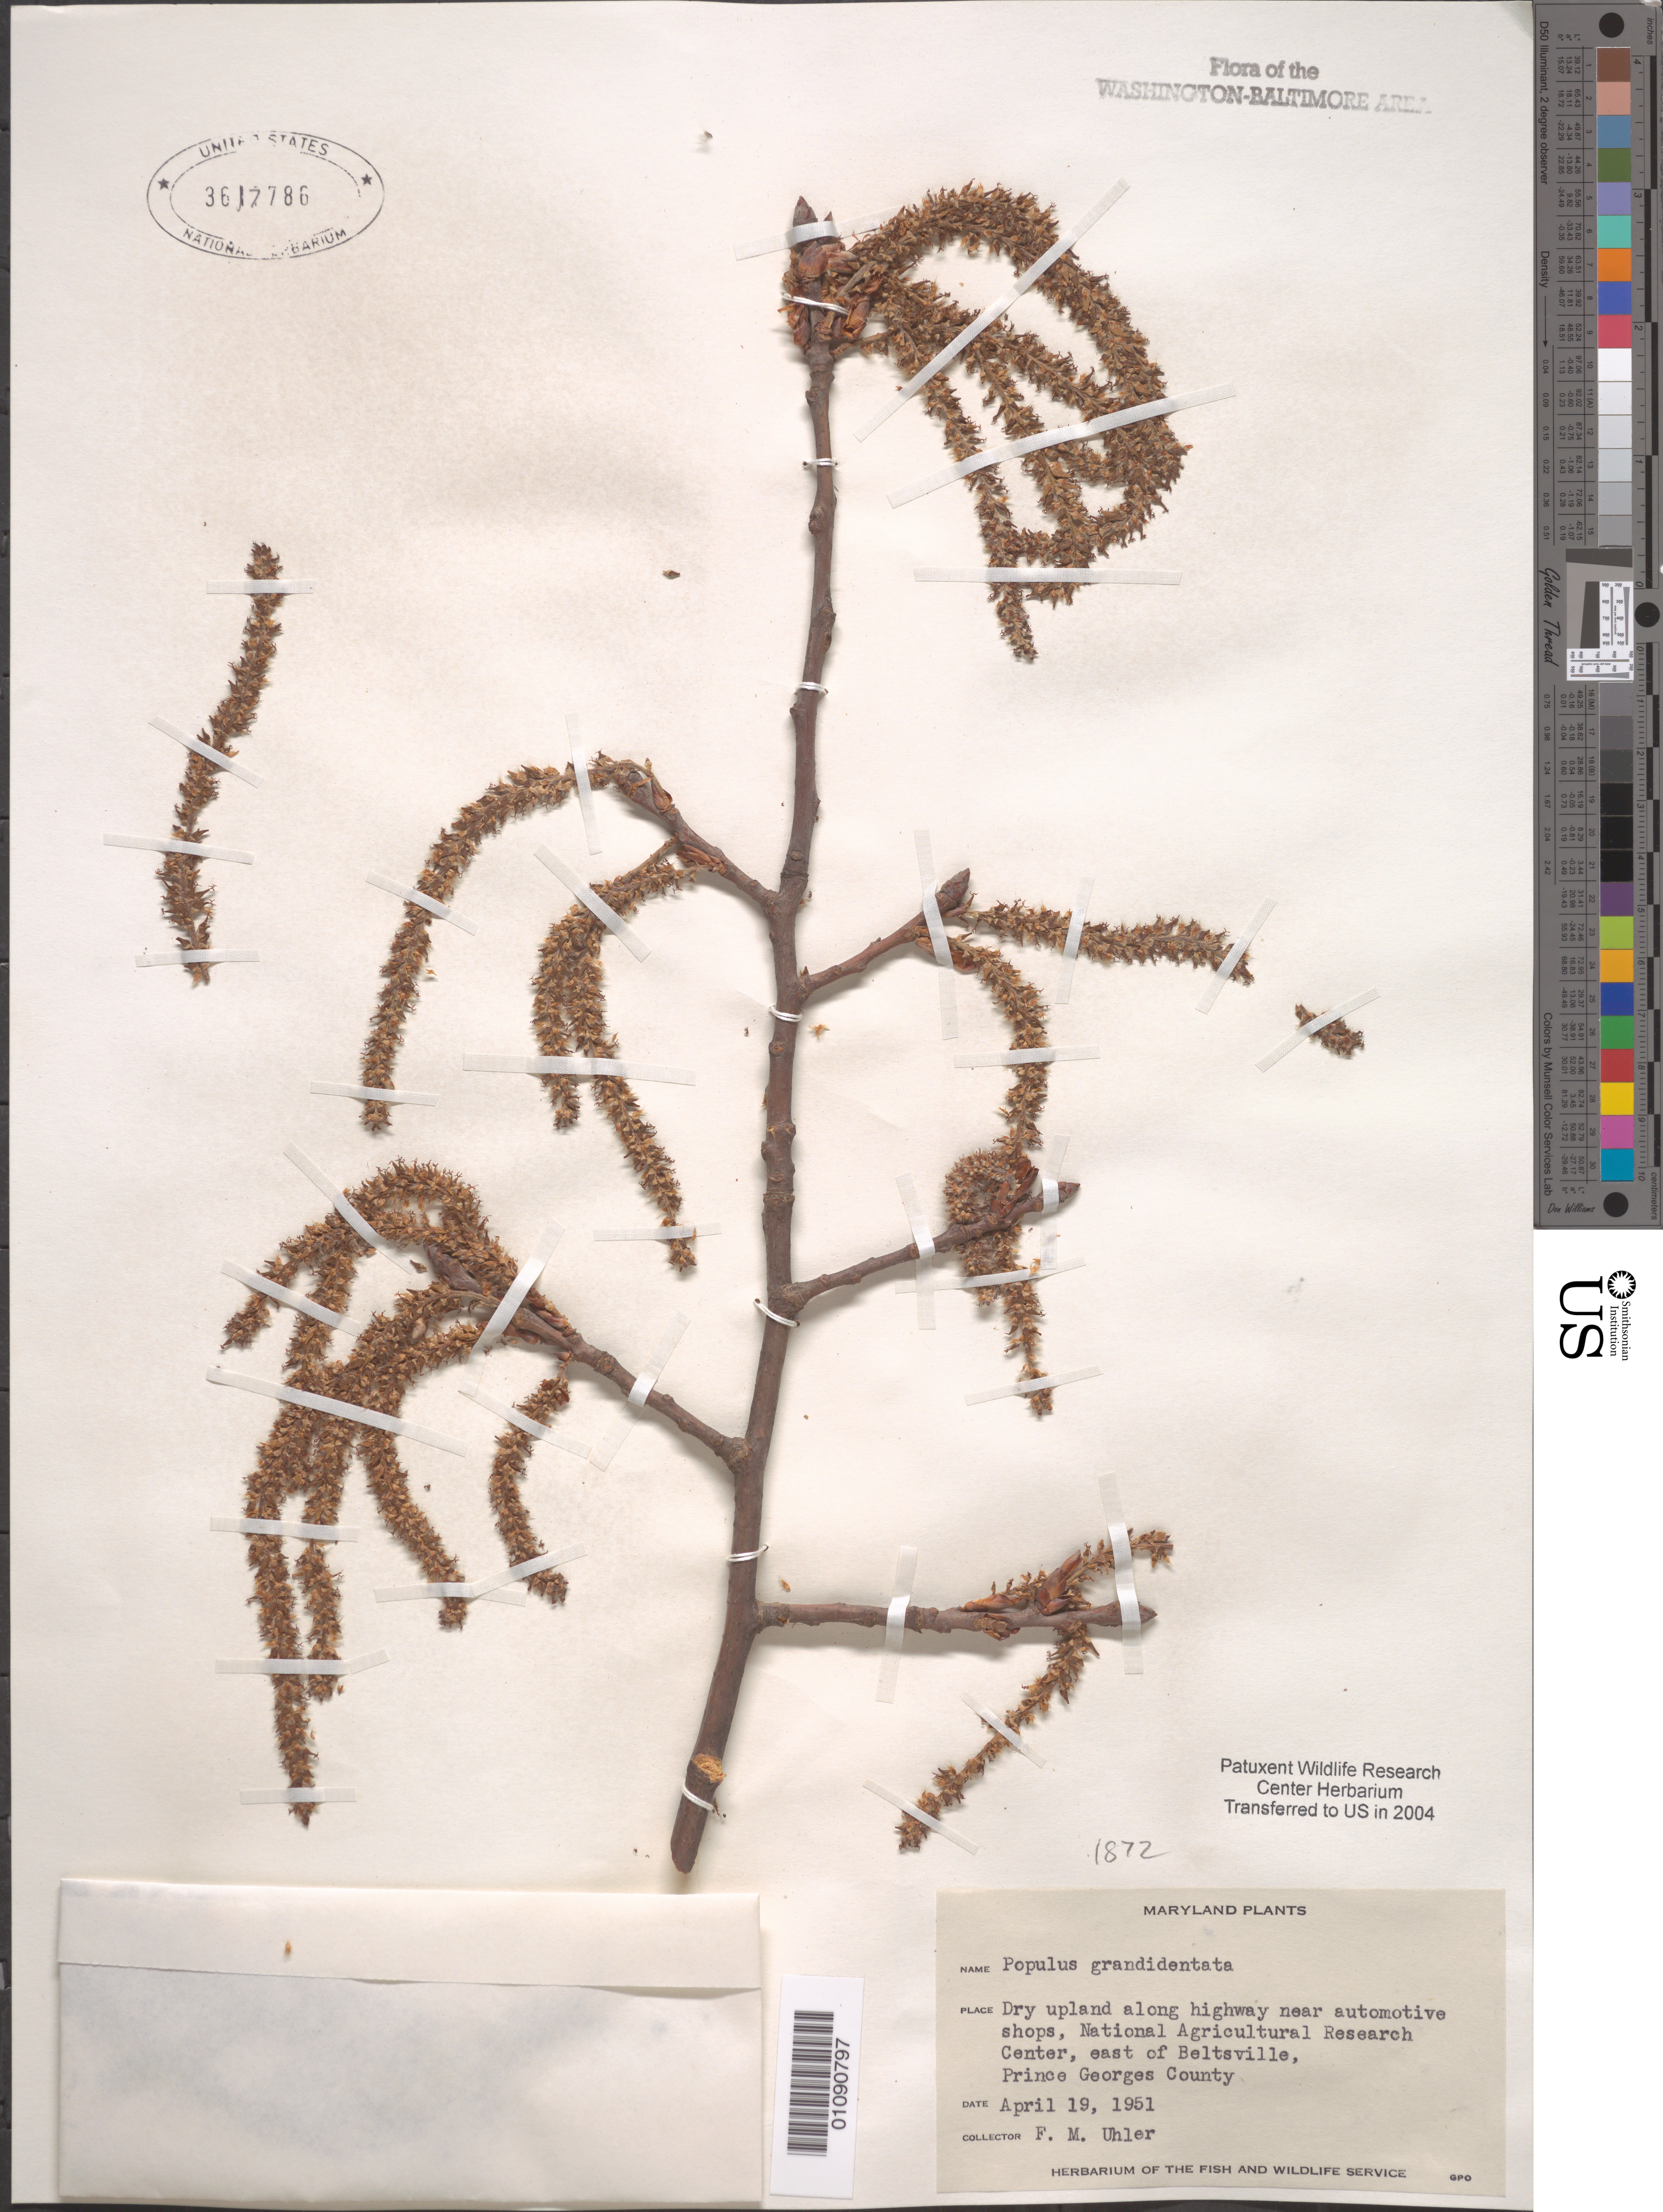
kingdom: Plantae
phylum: Tracheophyta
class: Magnoliopsida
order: Malpighiales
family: Salicaceae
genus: Populus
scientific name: Populus grandidentata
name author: Michx.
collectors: F. M. Uhler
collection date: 1951-04-19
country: United States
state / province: Maryland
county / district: Prince George's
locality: National Agricultural Research Center, E. of Beltsville. Along Hwy. near automotive shops.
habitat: Dry upland.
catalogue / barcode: US 3617786